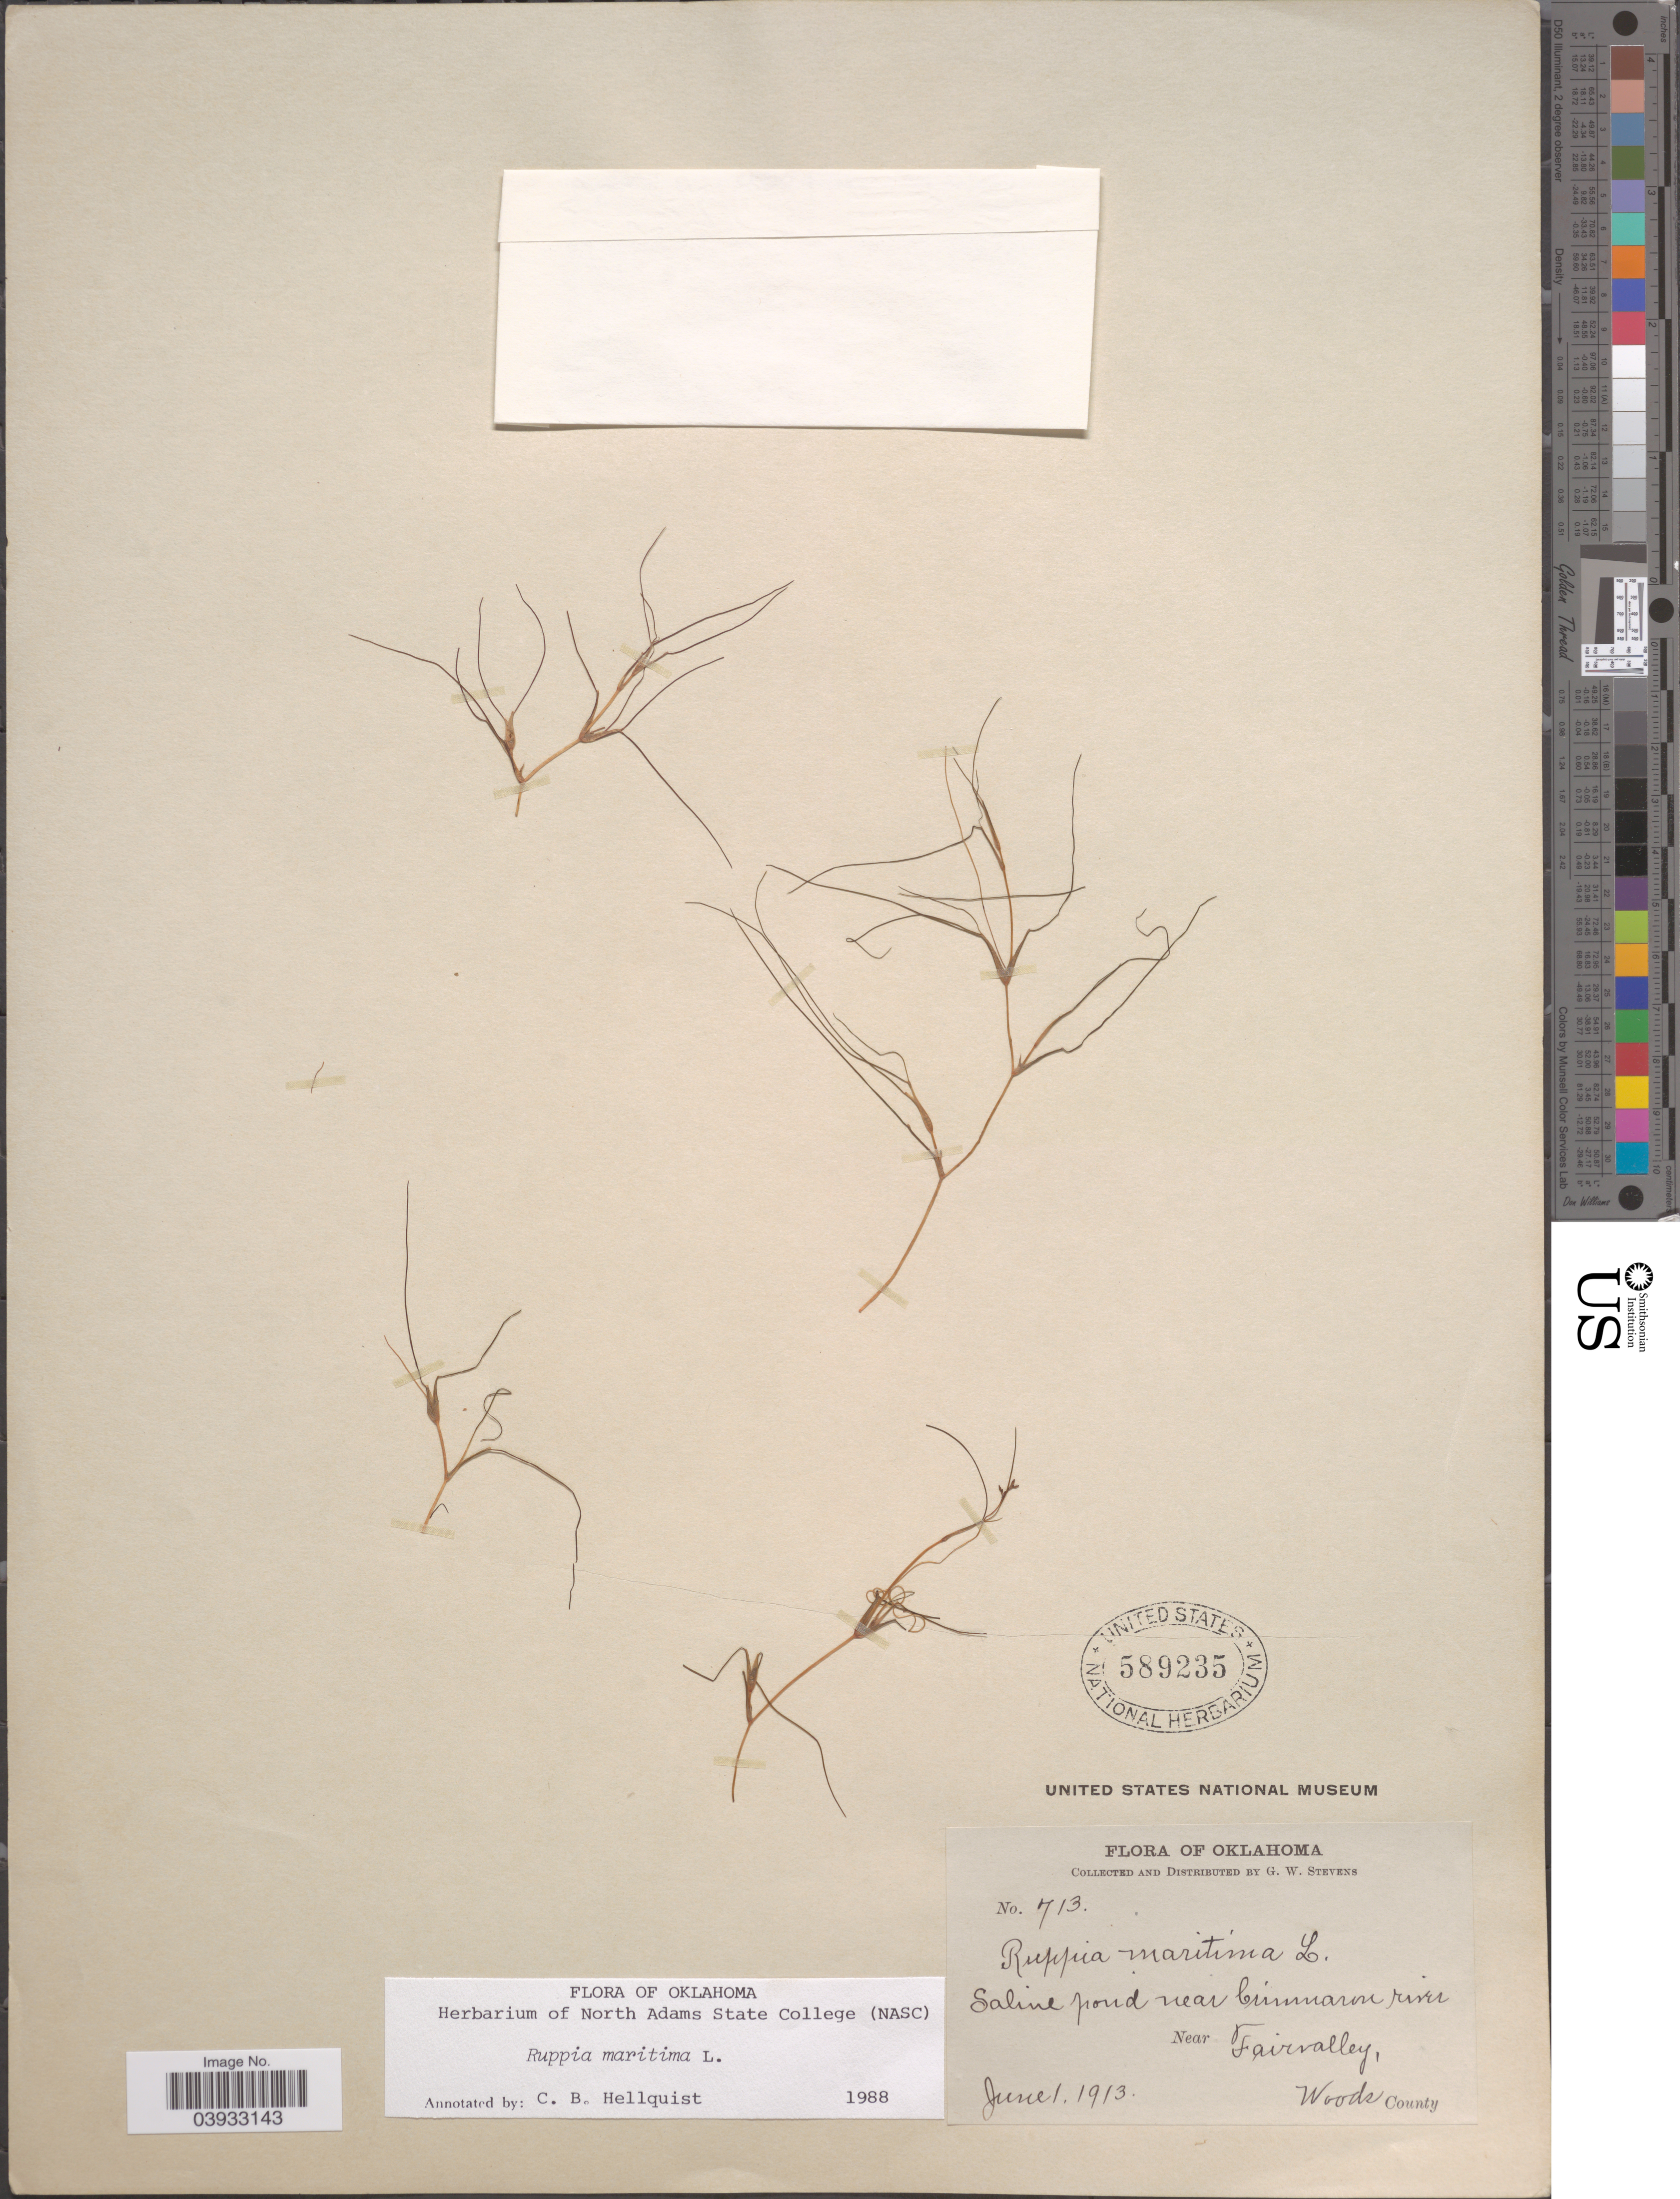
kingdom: Plantae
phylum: Tracheophyta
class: Liliopsida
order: Alismatales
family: Ruppiaceae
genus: Ruppia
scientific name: Ruppia maritima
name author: L.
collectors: G. W. Stevens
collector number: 713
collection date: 1913-06-01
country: United States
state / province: Oklahoma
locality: Saline pond near Cimmaron river. Near Fairvalley, Woods County.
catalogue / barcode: US 589235